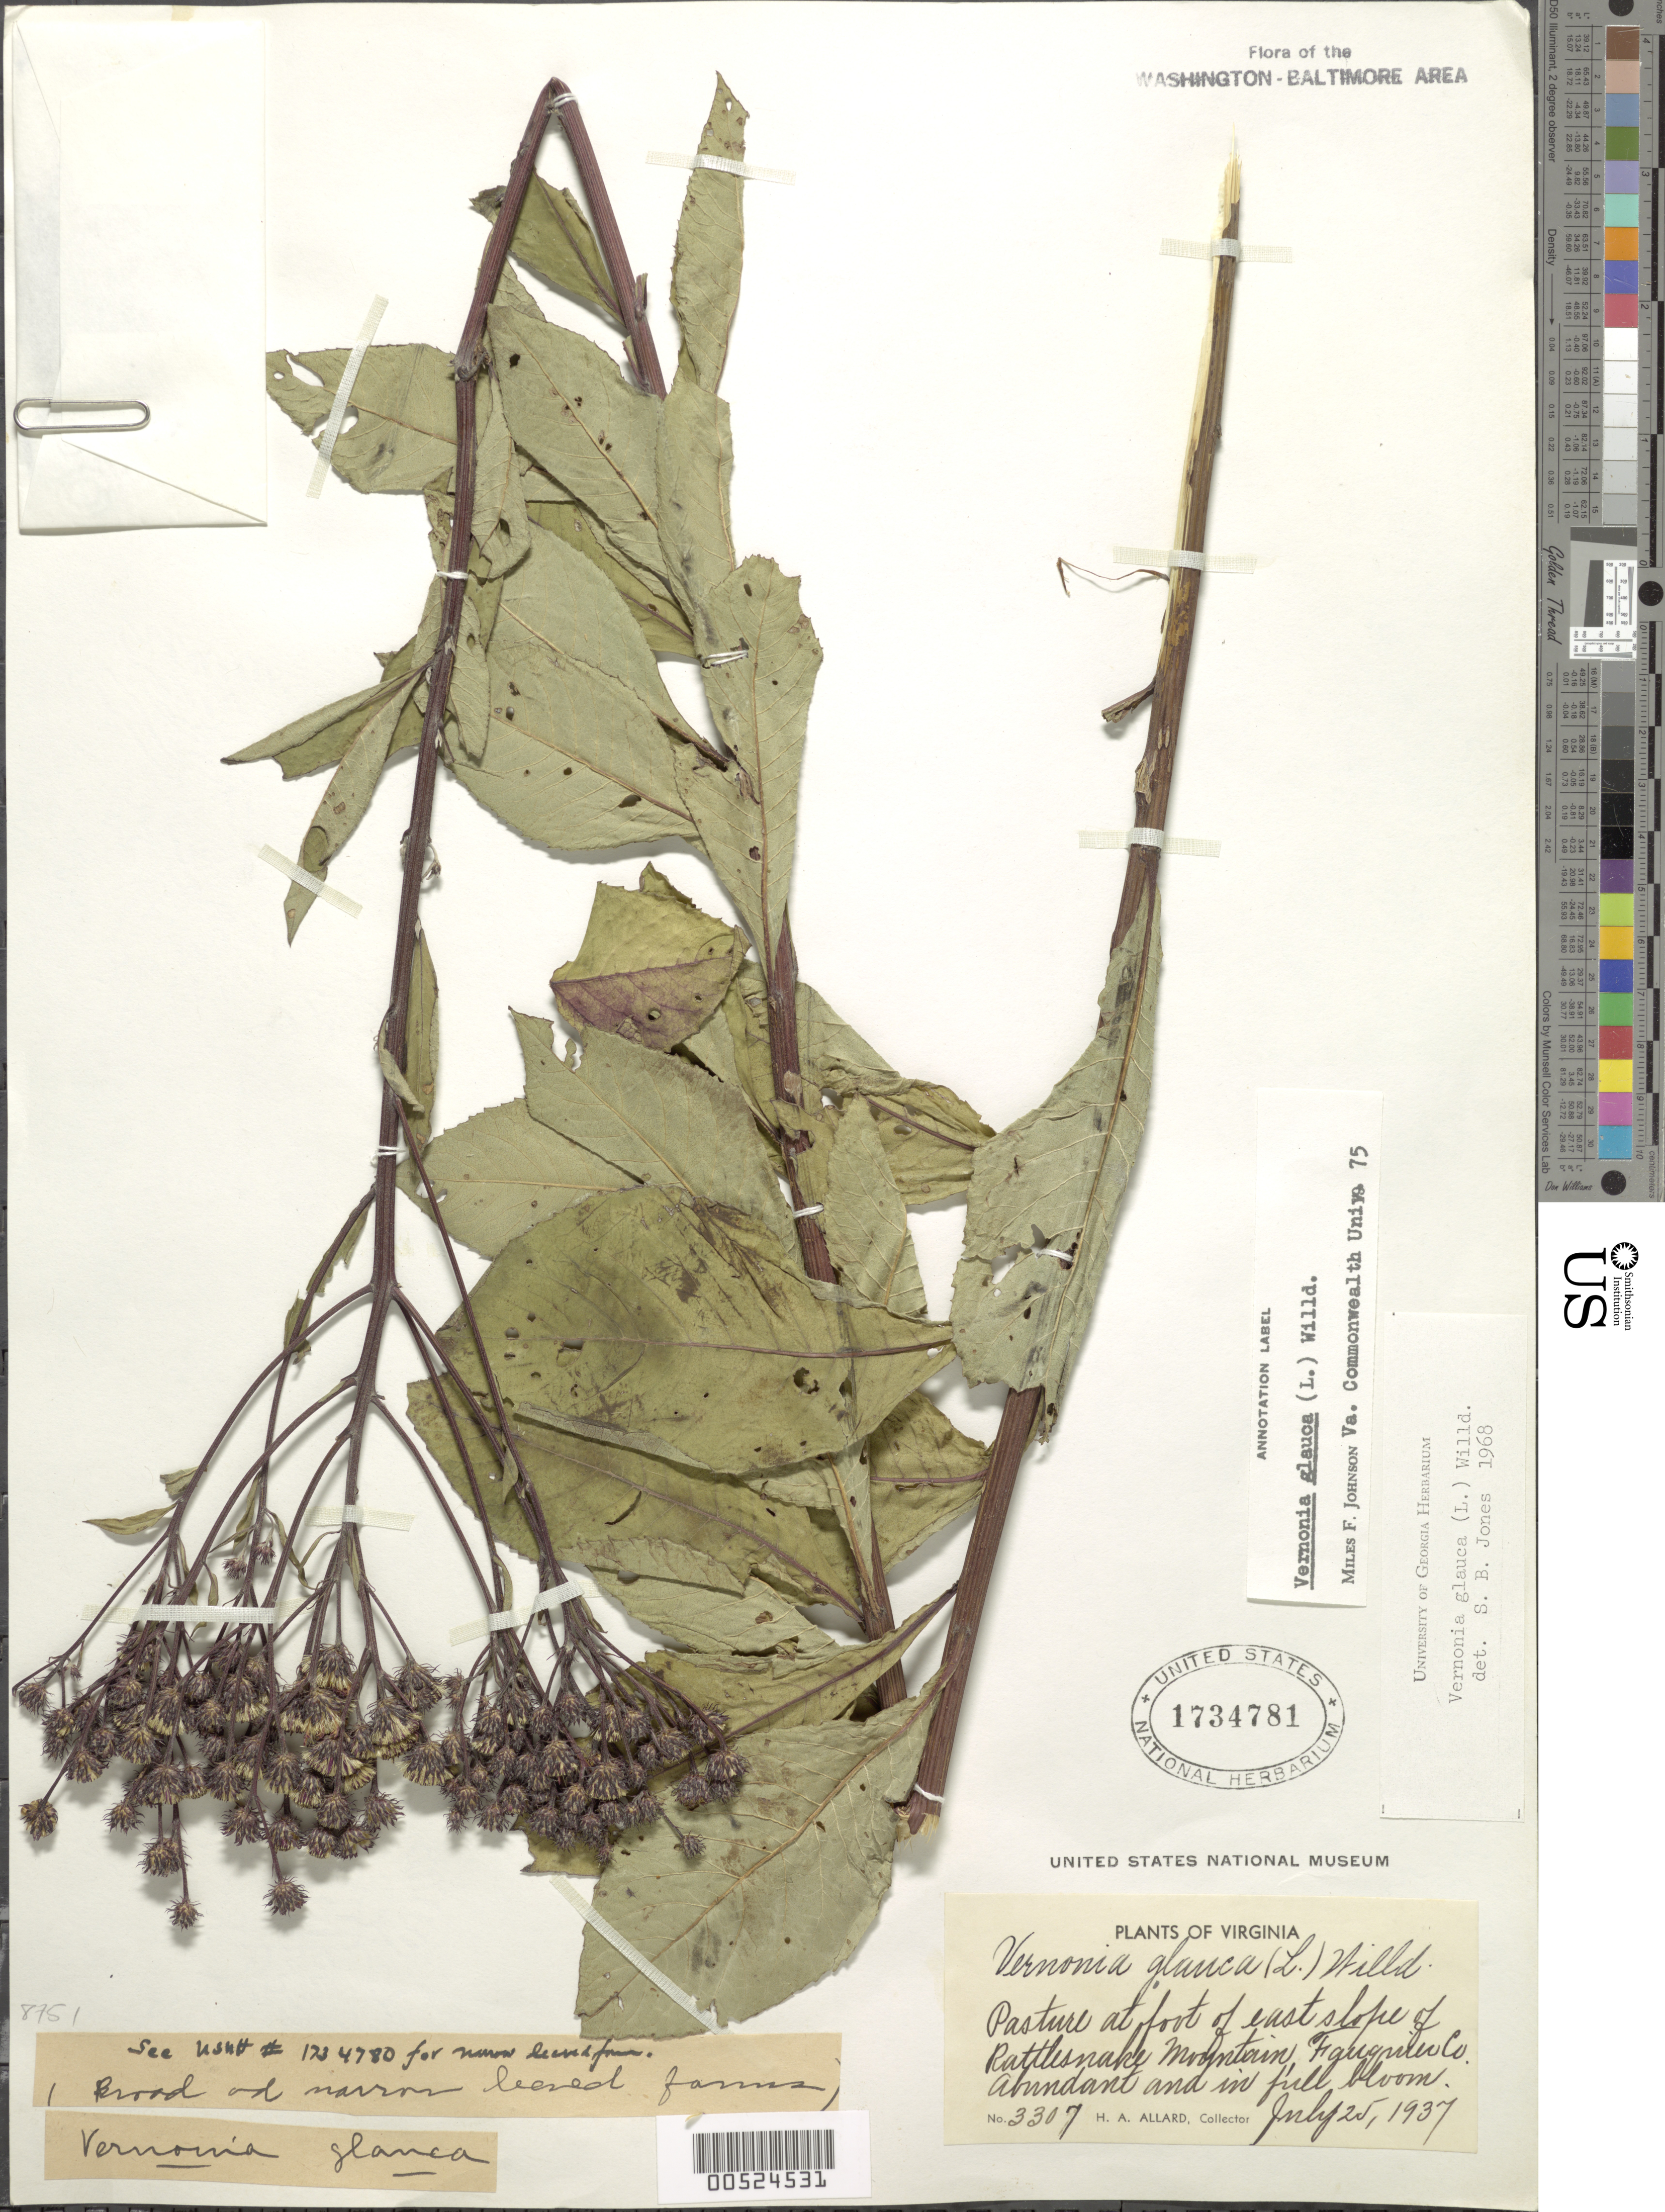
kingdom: Plantae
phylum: Tracheophyta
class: Magnoliopsida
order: Asterales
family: Asteraceae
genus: Vernonia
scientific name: Vernonia glauca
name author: (L.) Willd.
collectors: H. A. Allard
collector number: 3307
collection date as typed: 25 Jul 1937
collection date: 1937-07-25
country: United States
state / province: Virginia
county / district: Fauquier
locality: Rattlesnake Mt.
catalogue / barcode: US 1734781